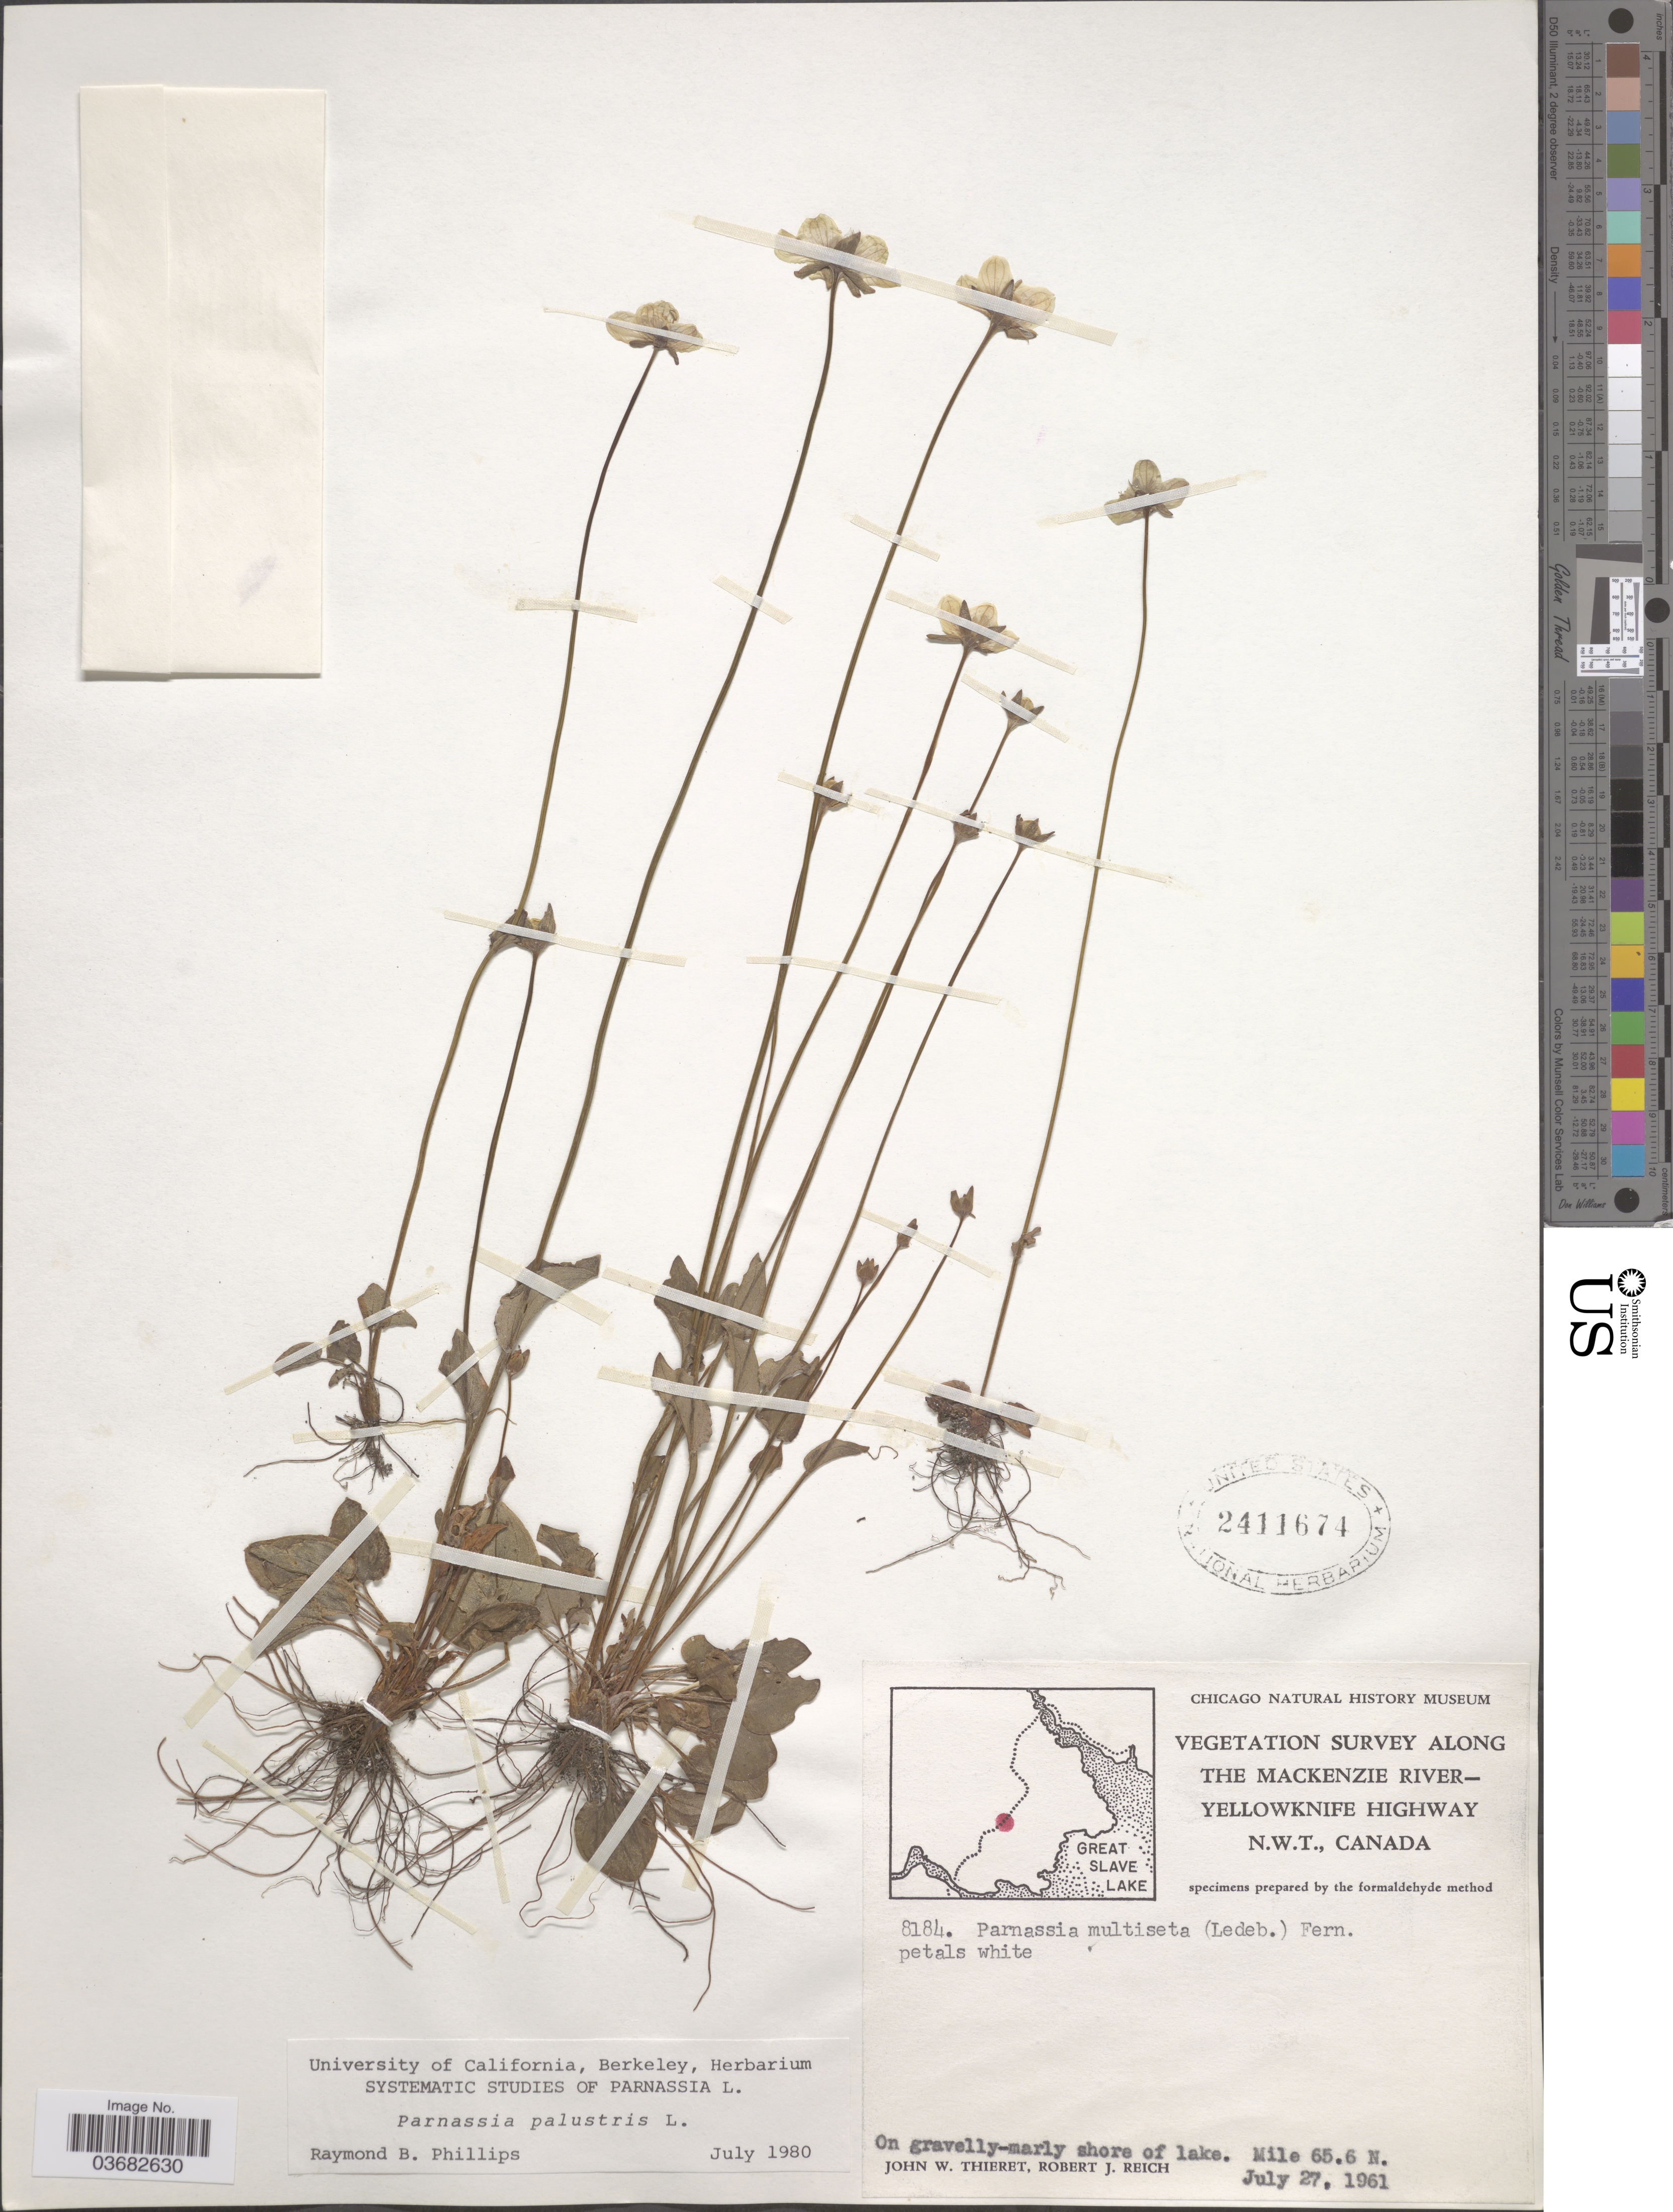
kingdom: Plantae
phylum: Tracheophyta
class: Magnoliopsida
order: Celastrales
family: Parnassiaceae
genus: Parnassia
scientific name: Parnassia palustris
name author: L.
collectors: J. W. Thieret & R. Reich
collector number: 8184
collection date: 1961-07-27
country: Canada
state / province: Northwest Territories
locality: Vegetation Survey along the Mackenzie River- Yellowknife Highway. On gravelly-marly shore of lake. Mile 65.6 N.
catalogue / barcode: US 2411674